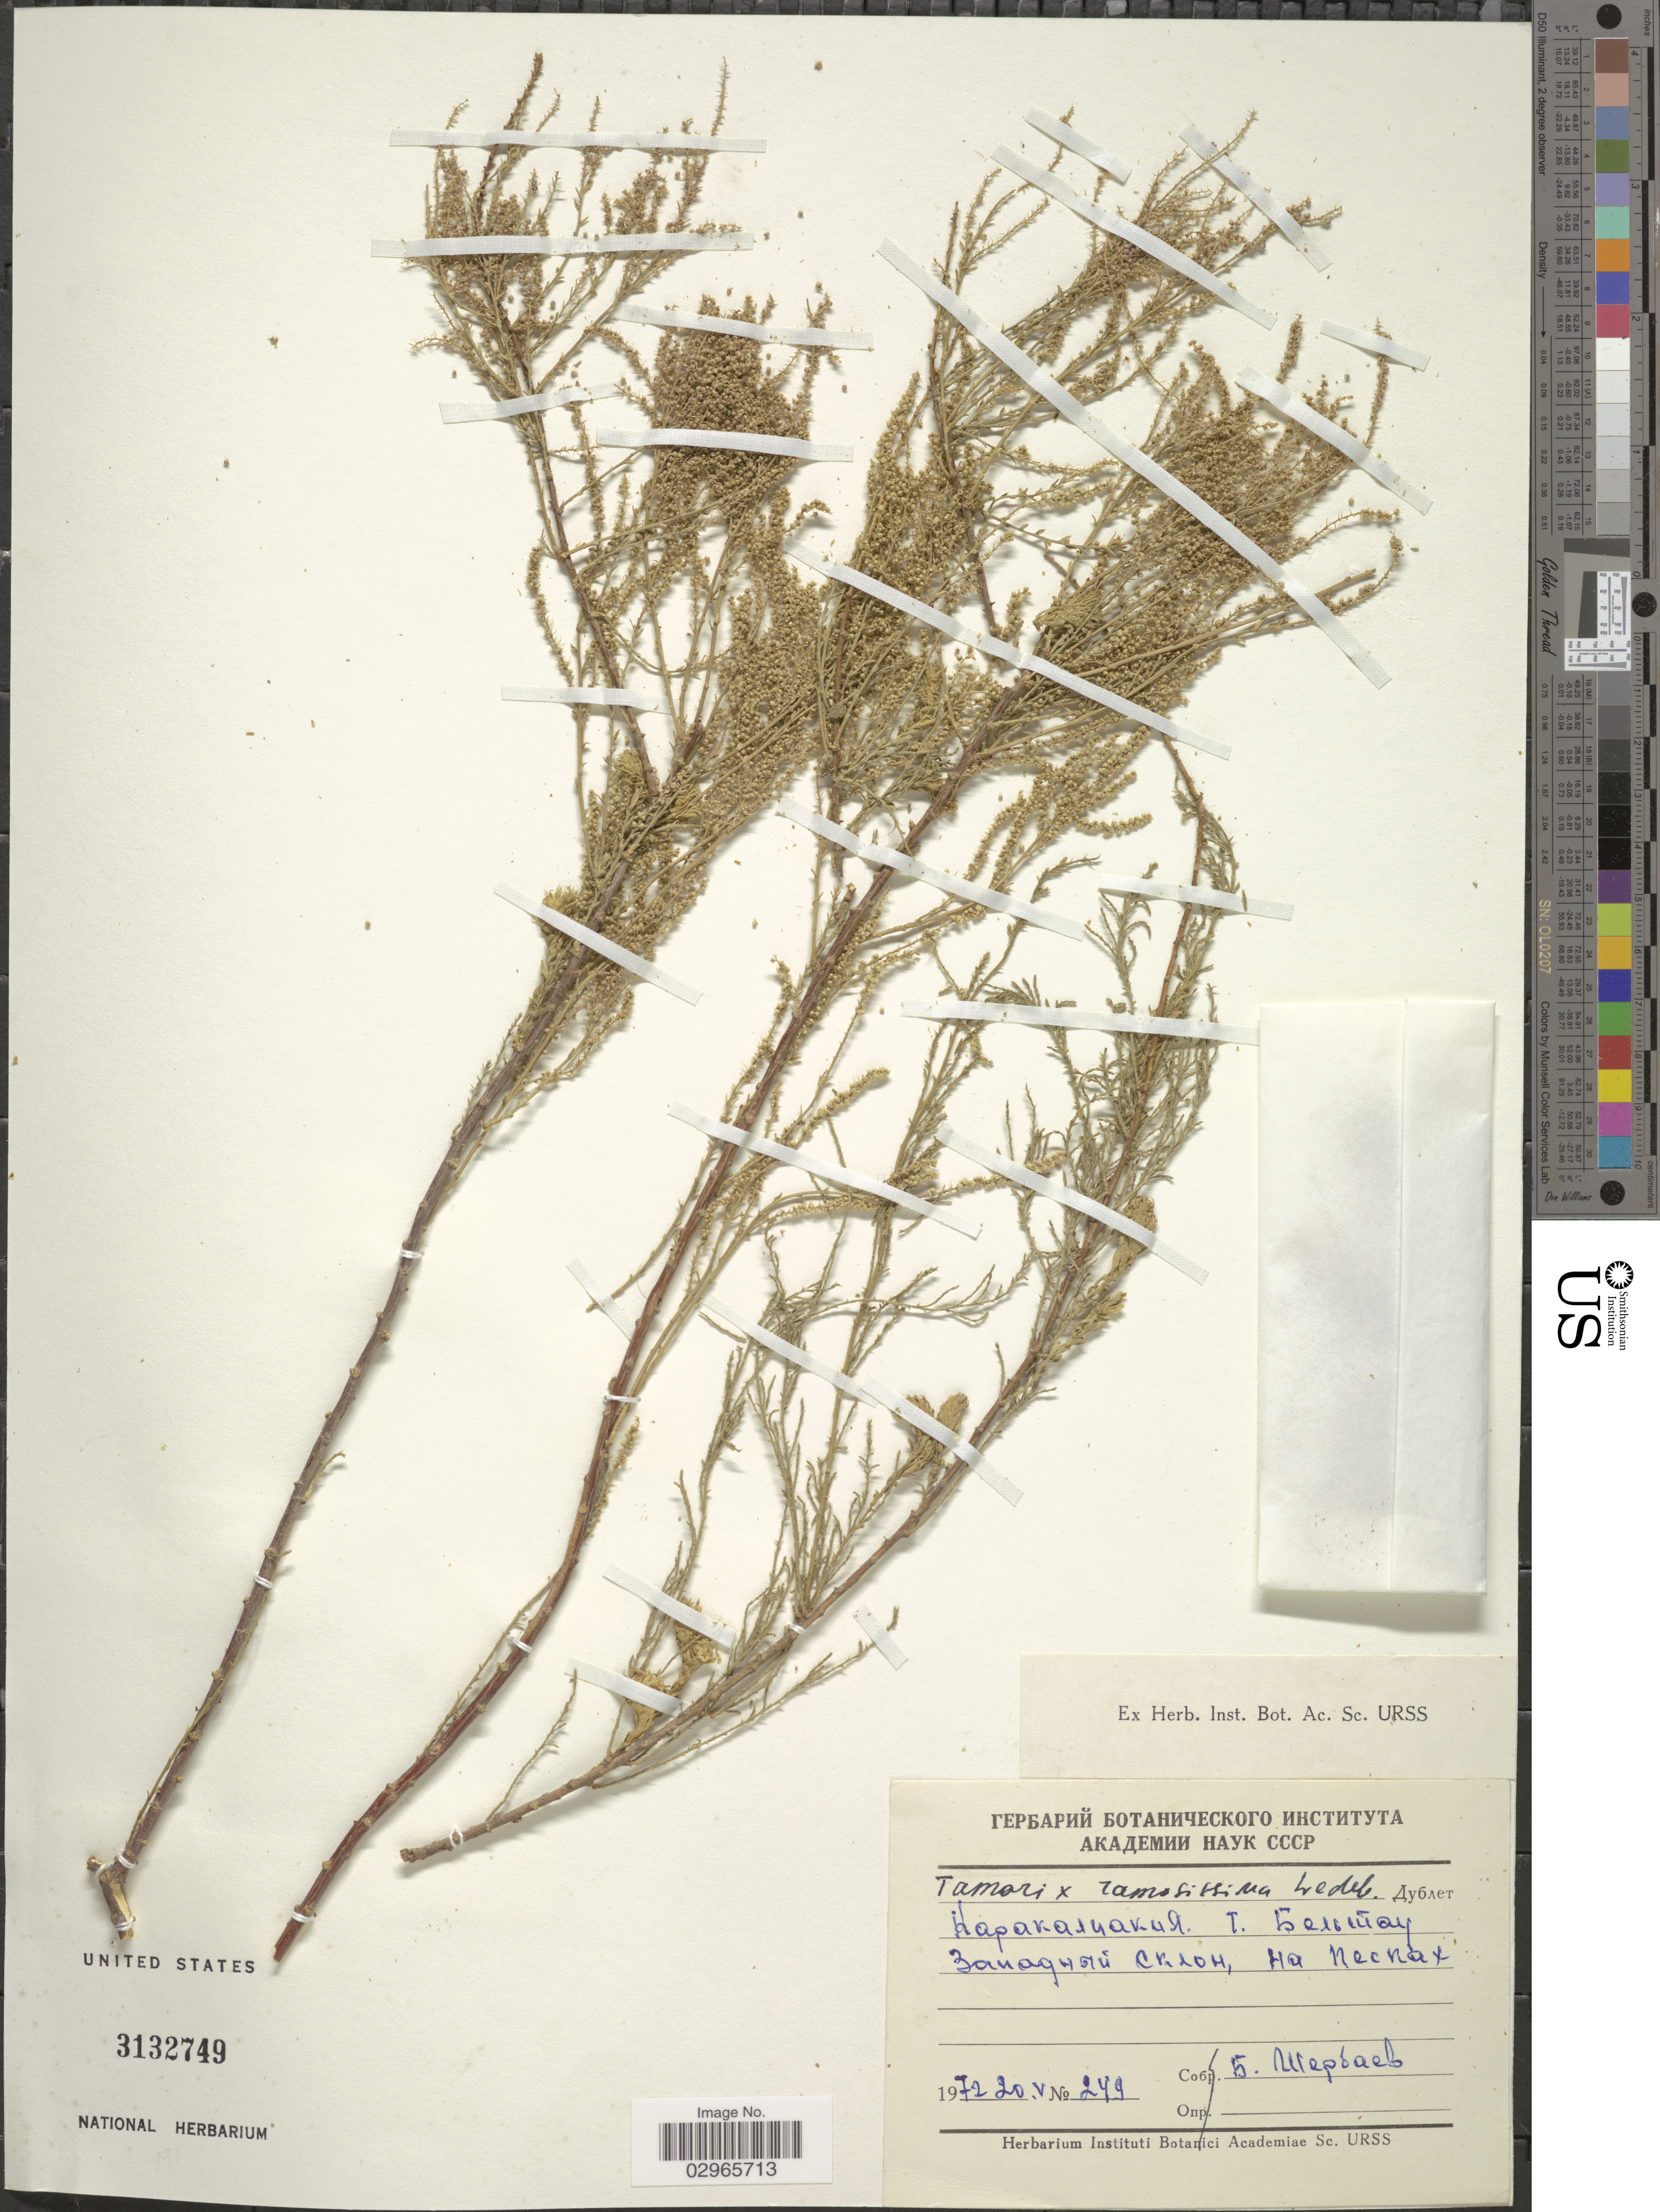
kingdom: Plantae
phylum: Tracheophyta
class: Magnoliopsida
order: Caryophyllales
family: Tamaricaceae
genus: Tamarix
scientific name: Tamarix ramosissima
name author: Ledeb.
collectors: B. Sherbaev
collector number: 249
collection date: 1972-05-20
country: Uzbekistan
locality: Karakalpakstan, Mount Beltau.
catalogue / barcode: US 3132749